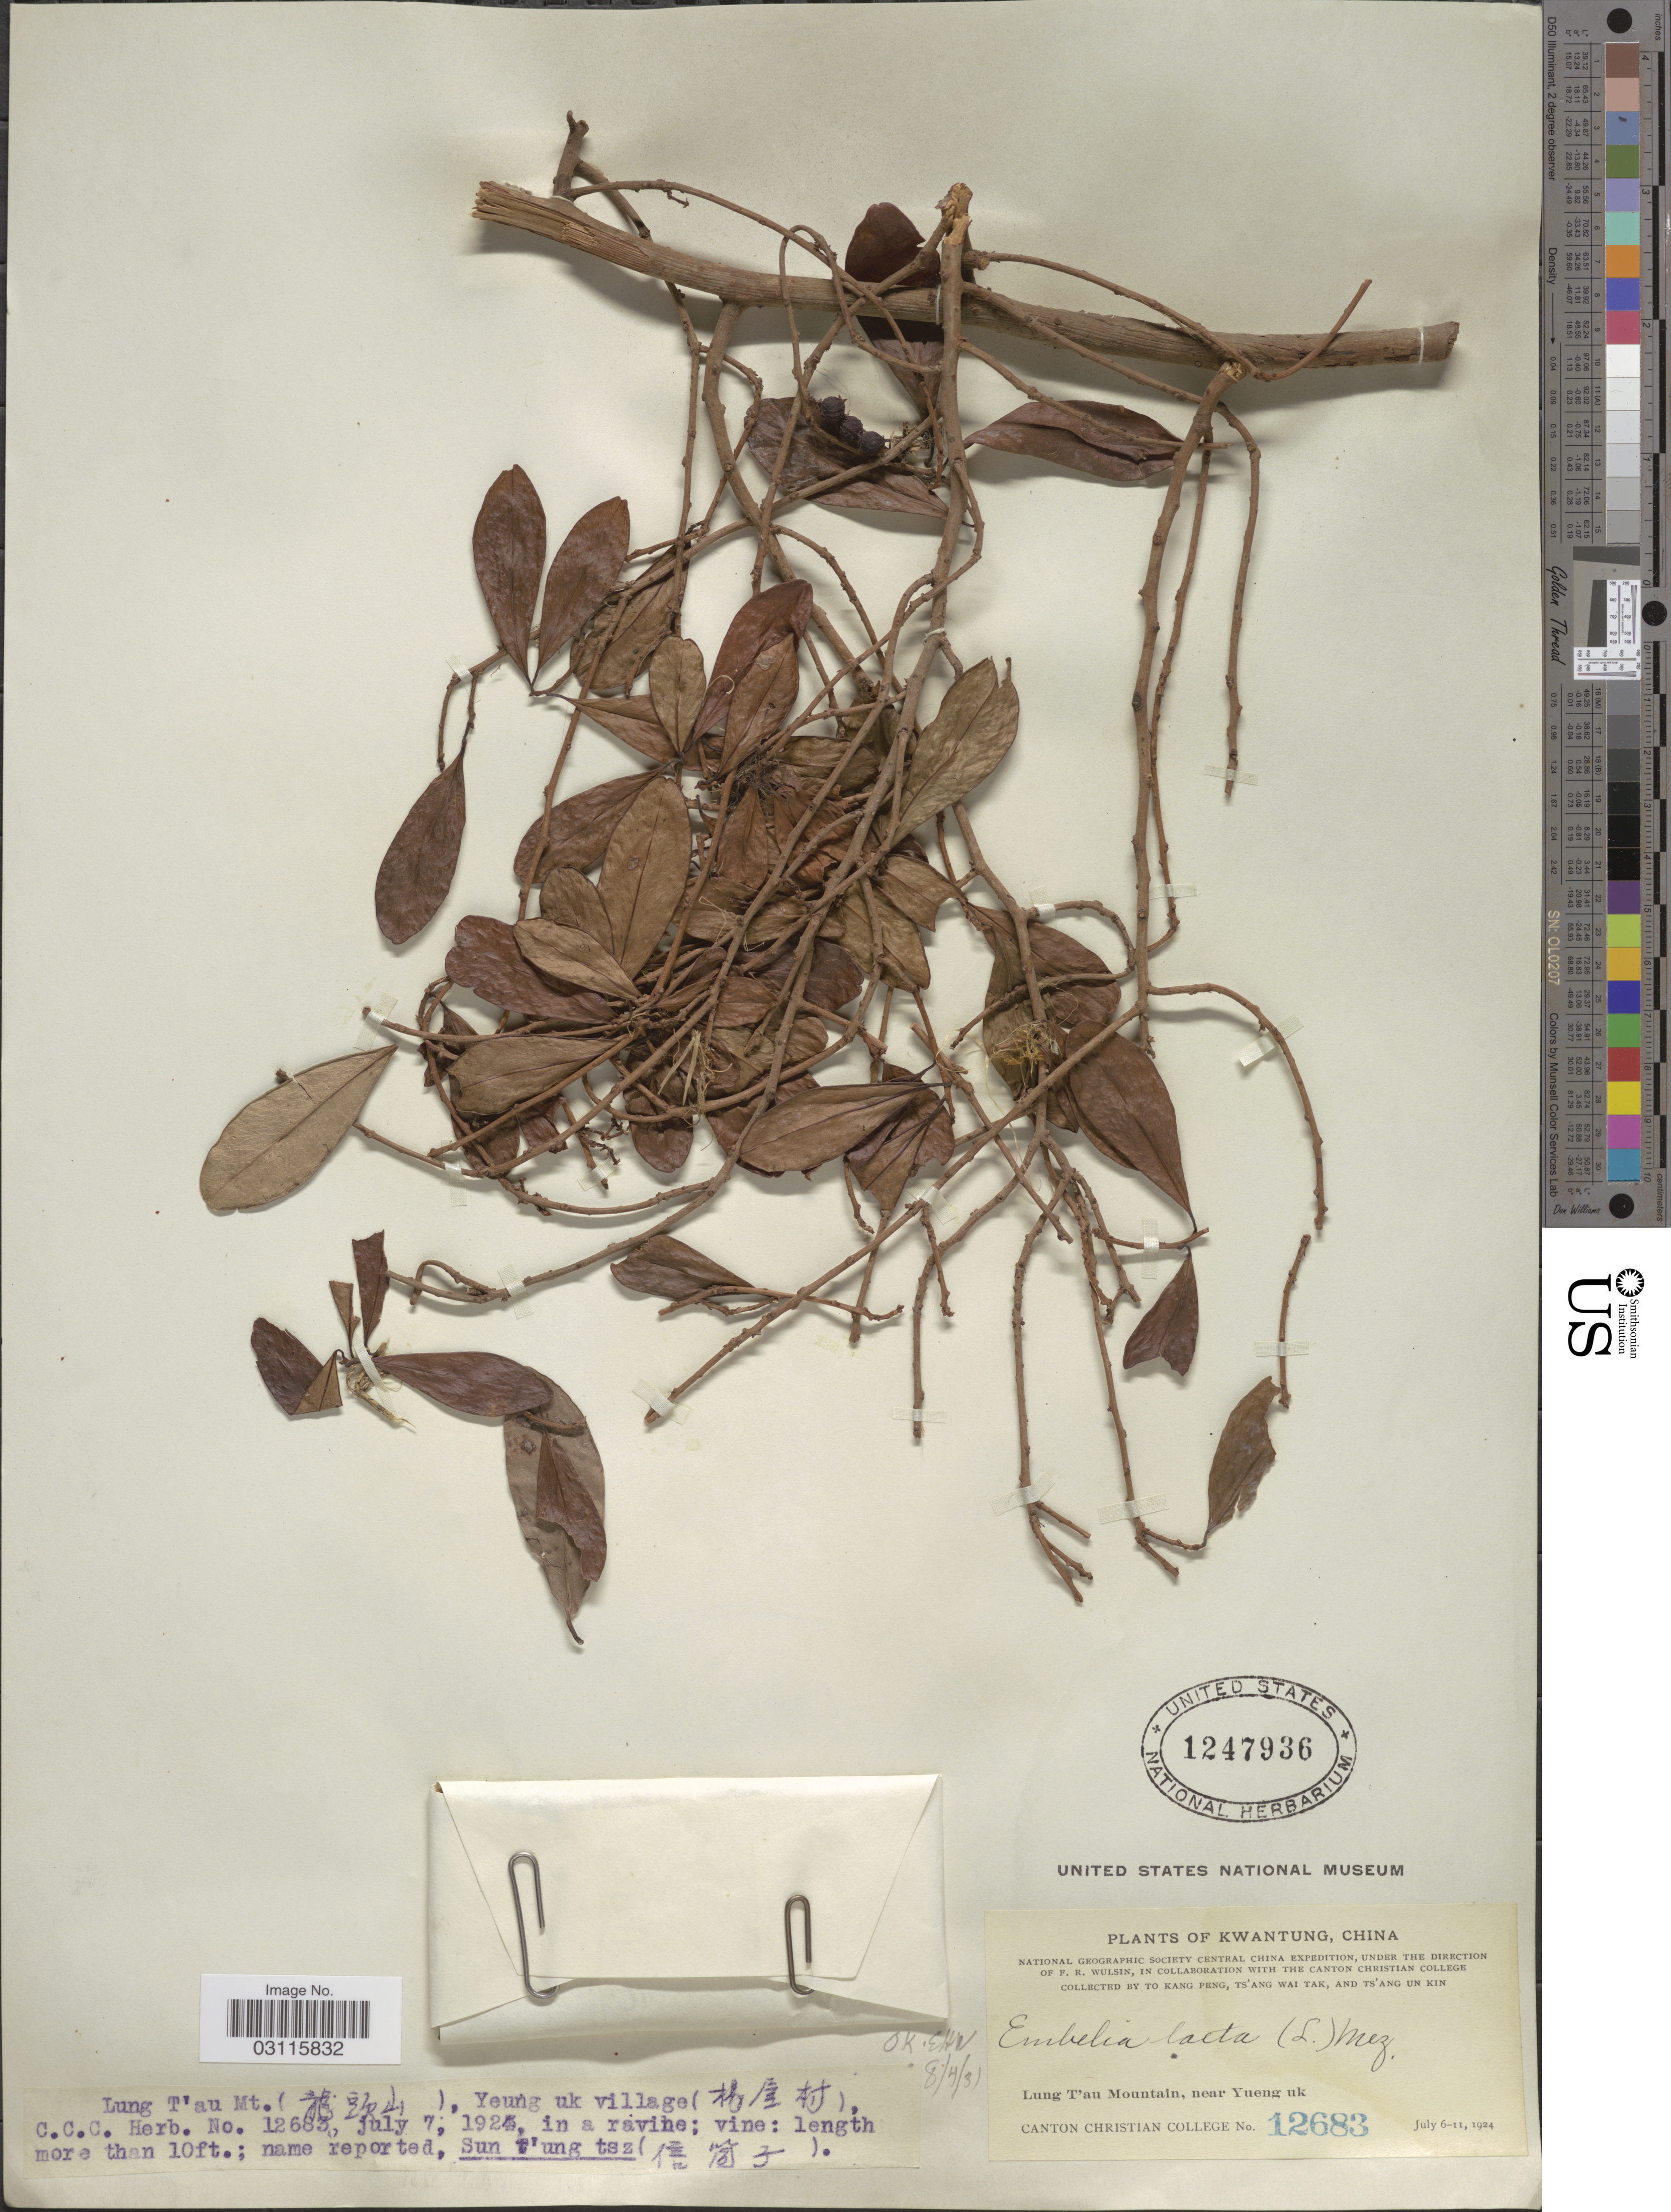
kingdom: Plantae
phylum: Tracheophyta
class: Magnoliopsida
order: Ericales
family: Primulaceae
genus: Embelia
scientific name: Embelia laeta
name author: (L.) Mez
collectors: K. Peng, W. T. Tsang & Ts' Ang Un Kin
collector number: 12683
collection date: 1924-07-07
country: China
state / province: Guangdong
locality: Kwangtung. Lung T'au Mt. Yeung uk village.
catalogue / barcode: US 1247936